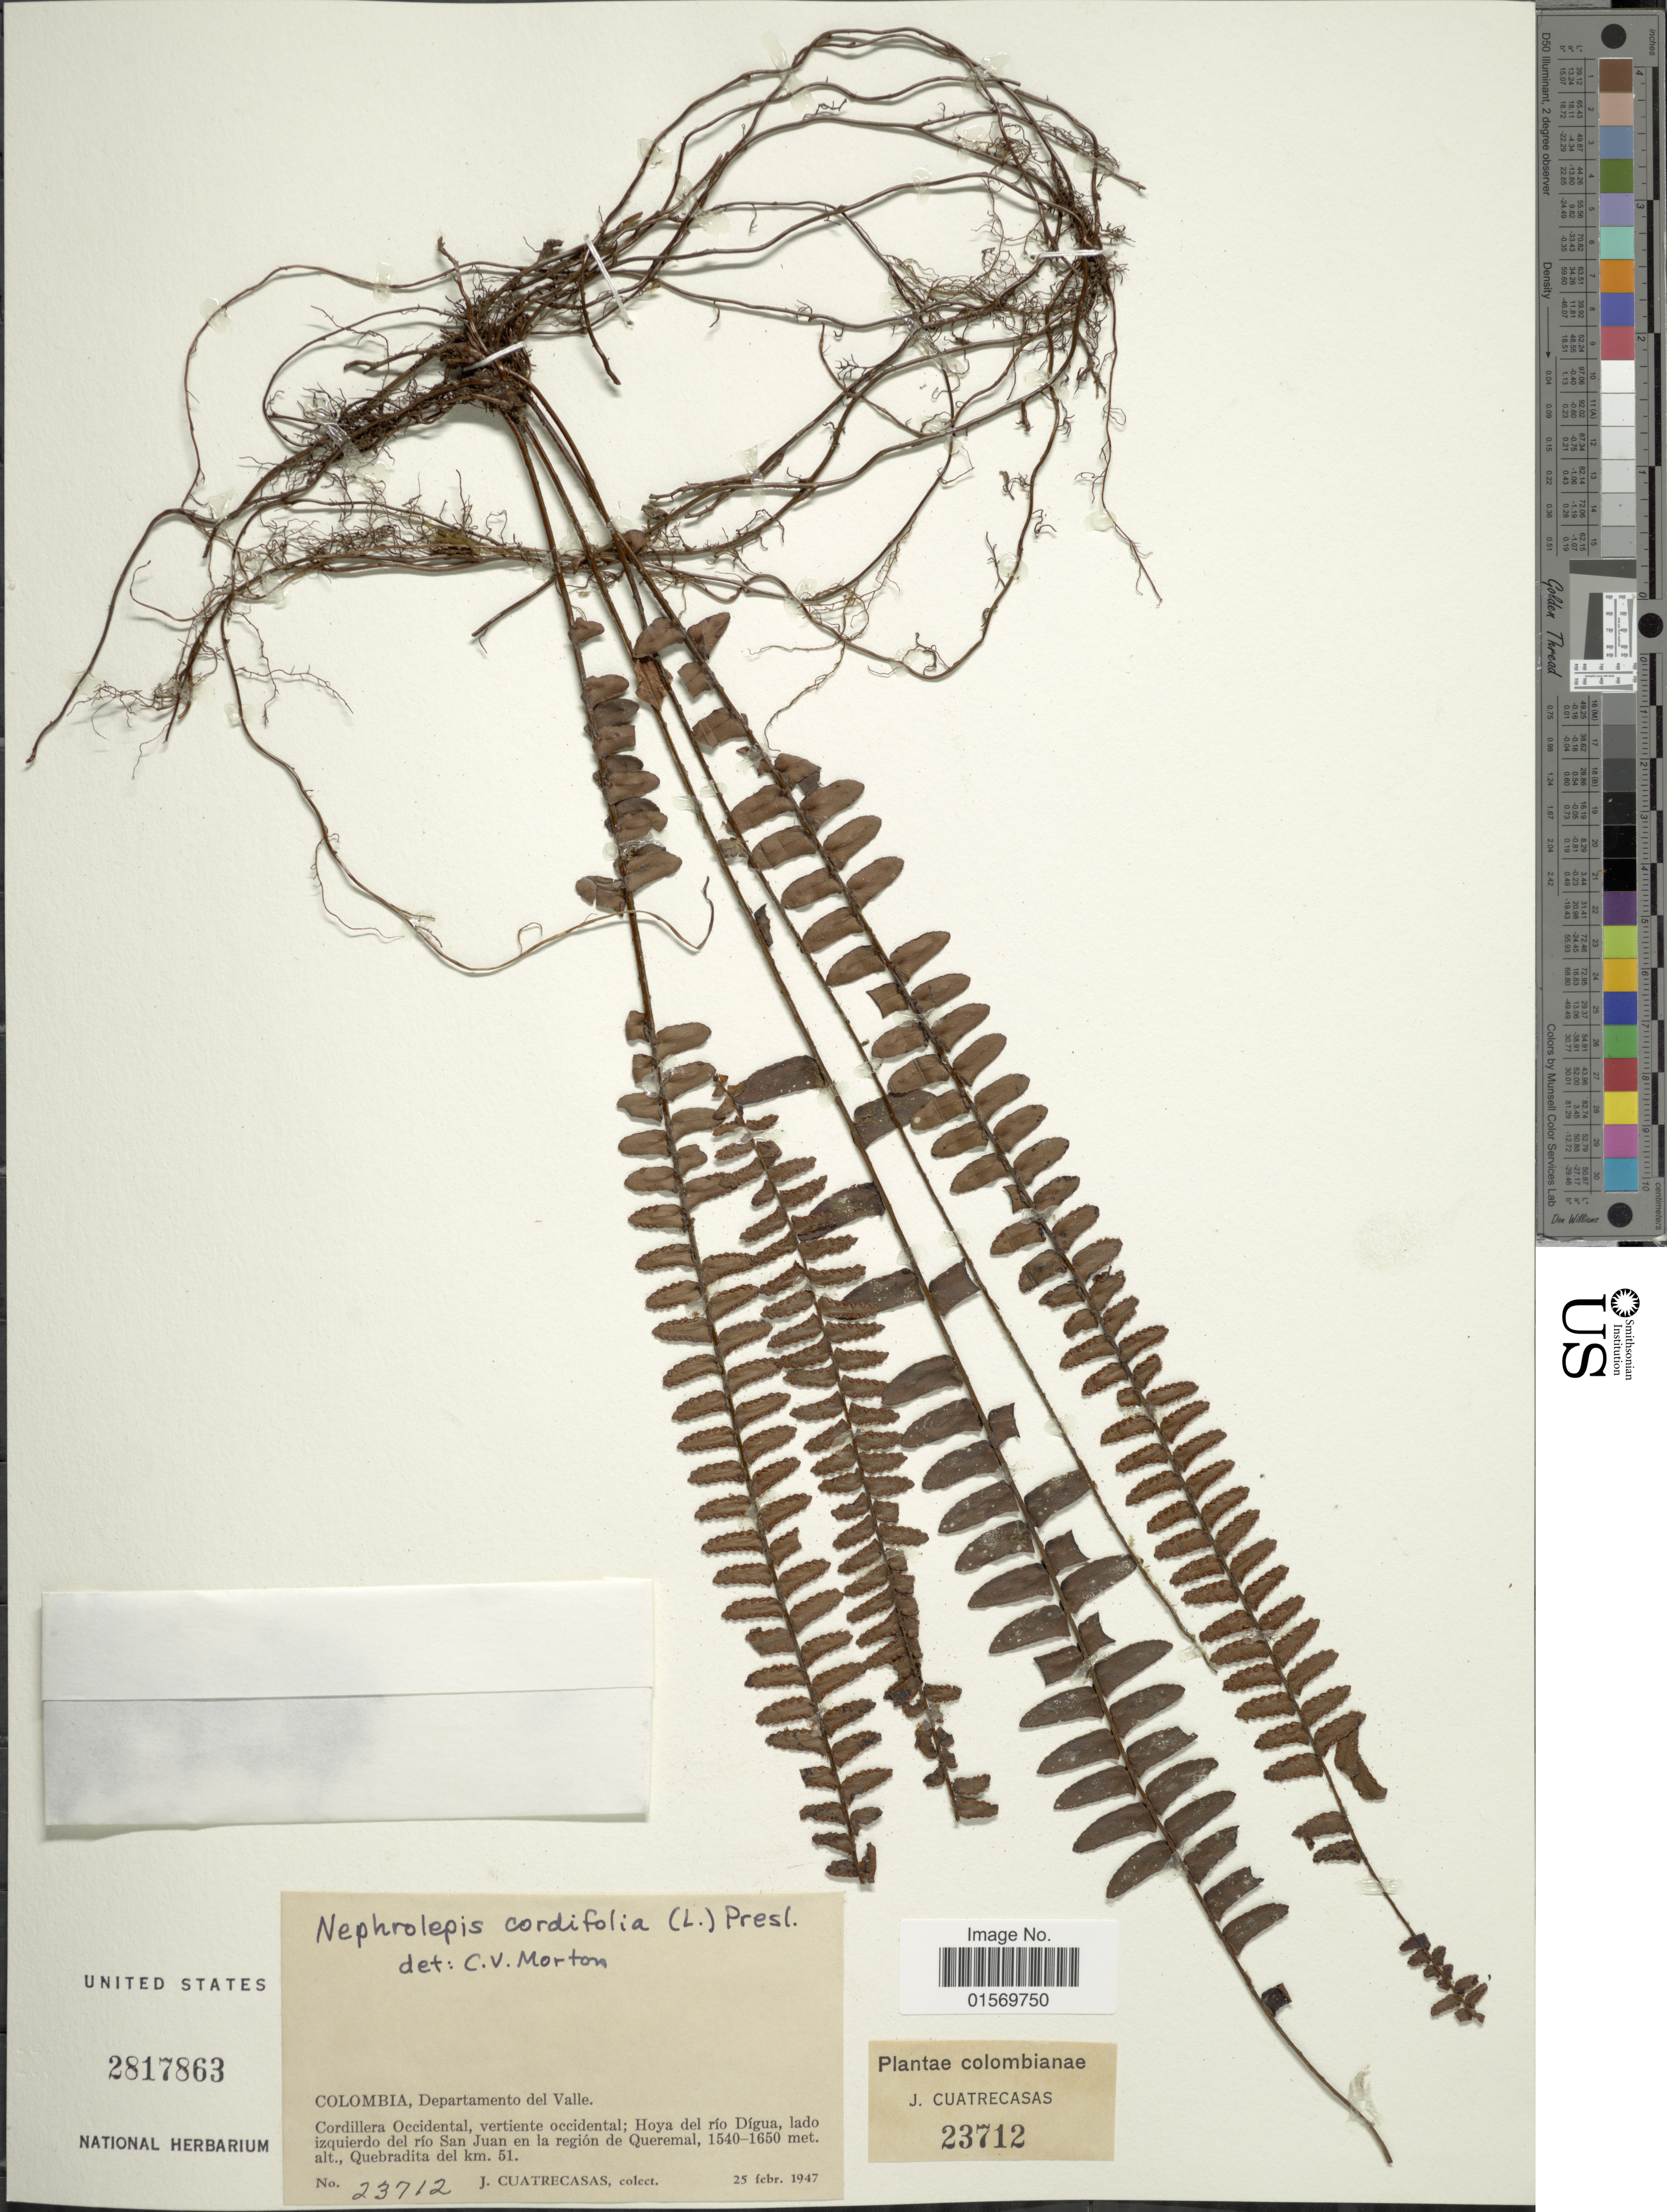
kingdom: Plantae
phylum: Tracheophyta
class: Polypodiopsida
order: Polypodiales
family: Nephrolepidaceae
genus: Nephrolepis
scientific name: Nephrolepis cordifolia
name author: (L.) C. Presl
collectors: J. Cuatrecasas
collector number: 23712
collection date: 1947-02-25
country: Colombia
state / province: Valle del Cauca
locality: Cordillera Occidental, vertiente occidental; Hoya del rio Digua, lado izquierdo del rio San Juan an la region de Queremal, Quebradita del km. 51.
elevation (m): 1540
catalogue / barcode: US 2817863